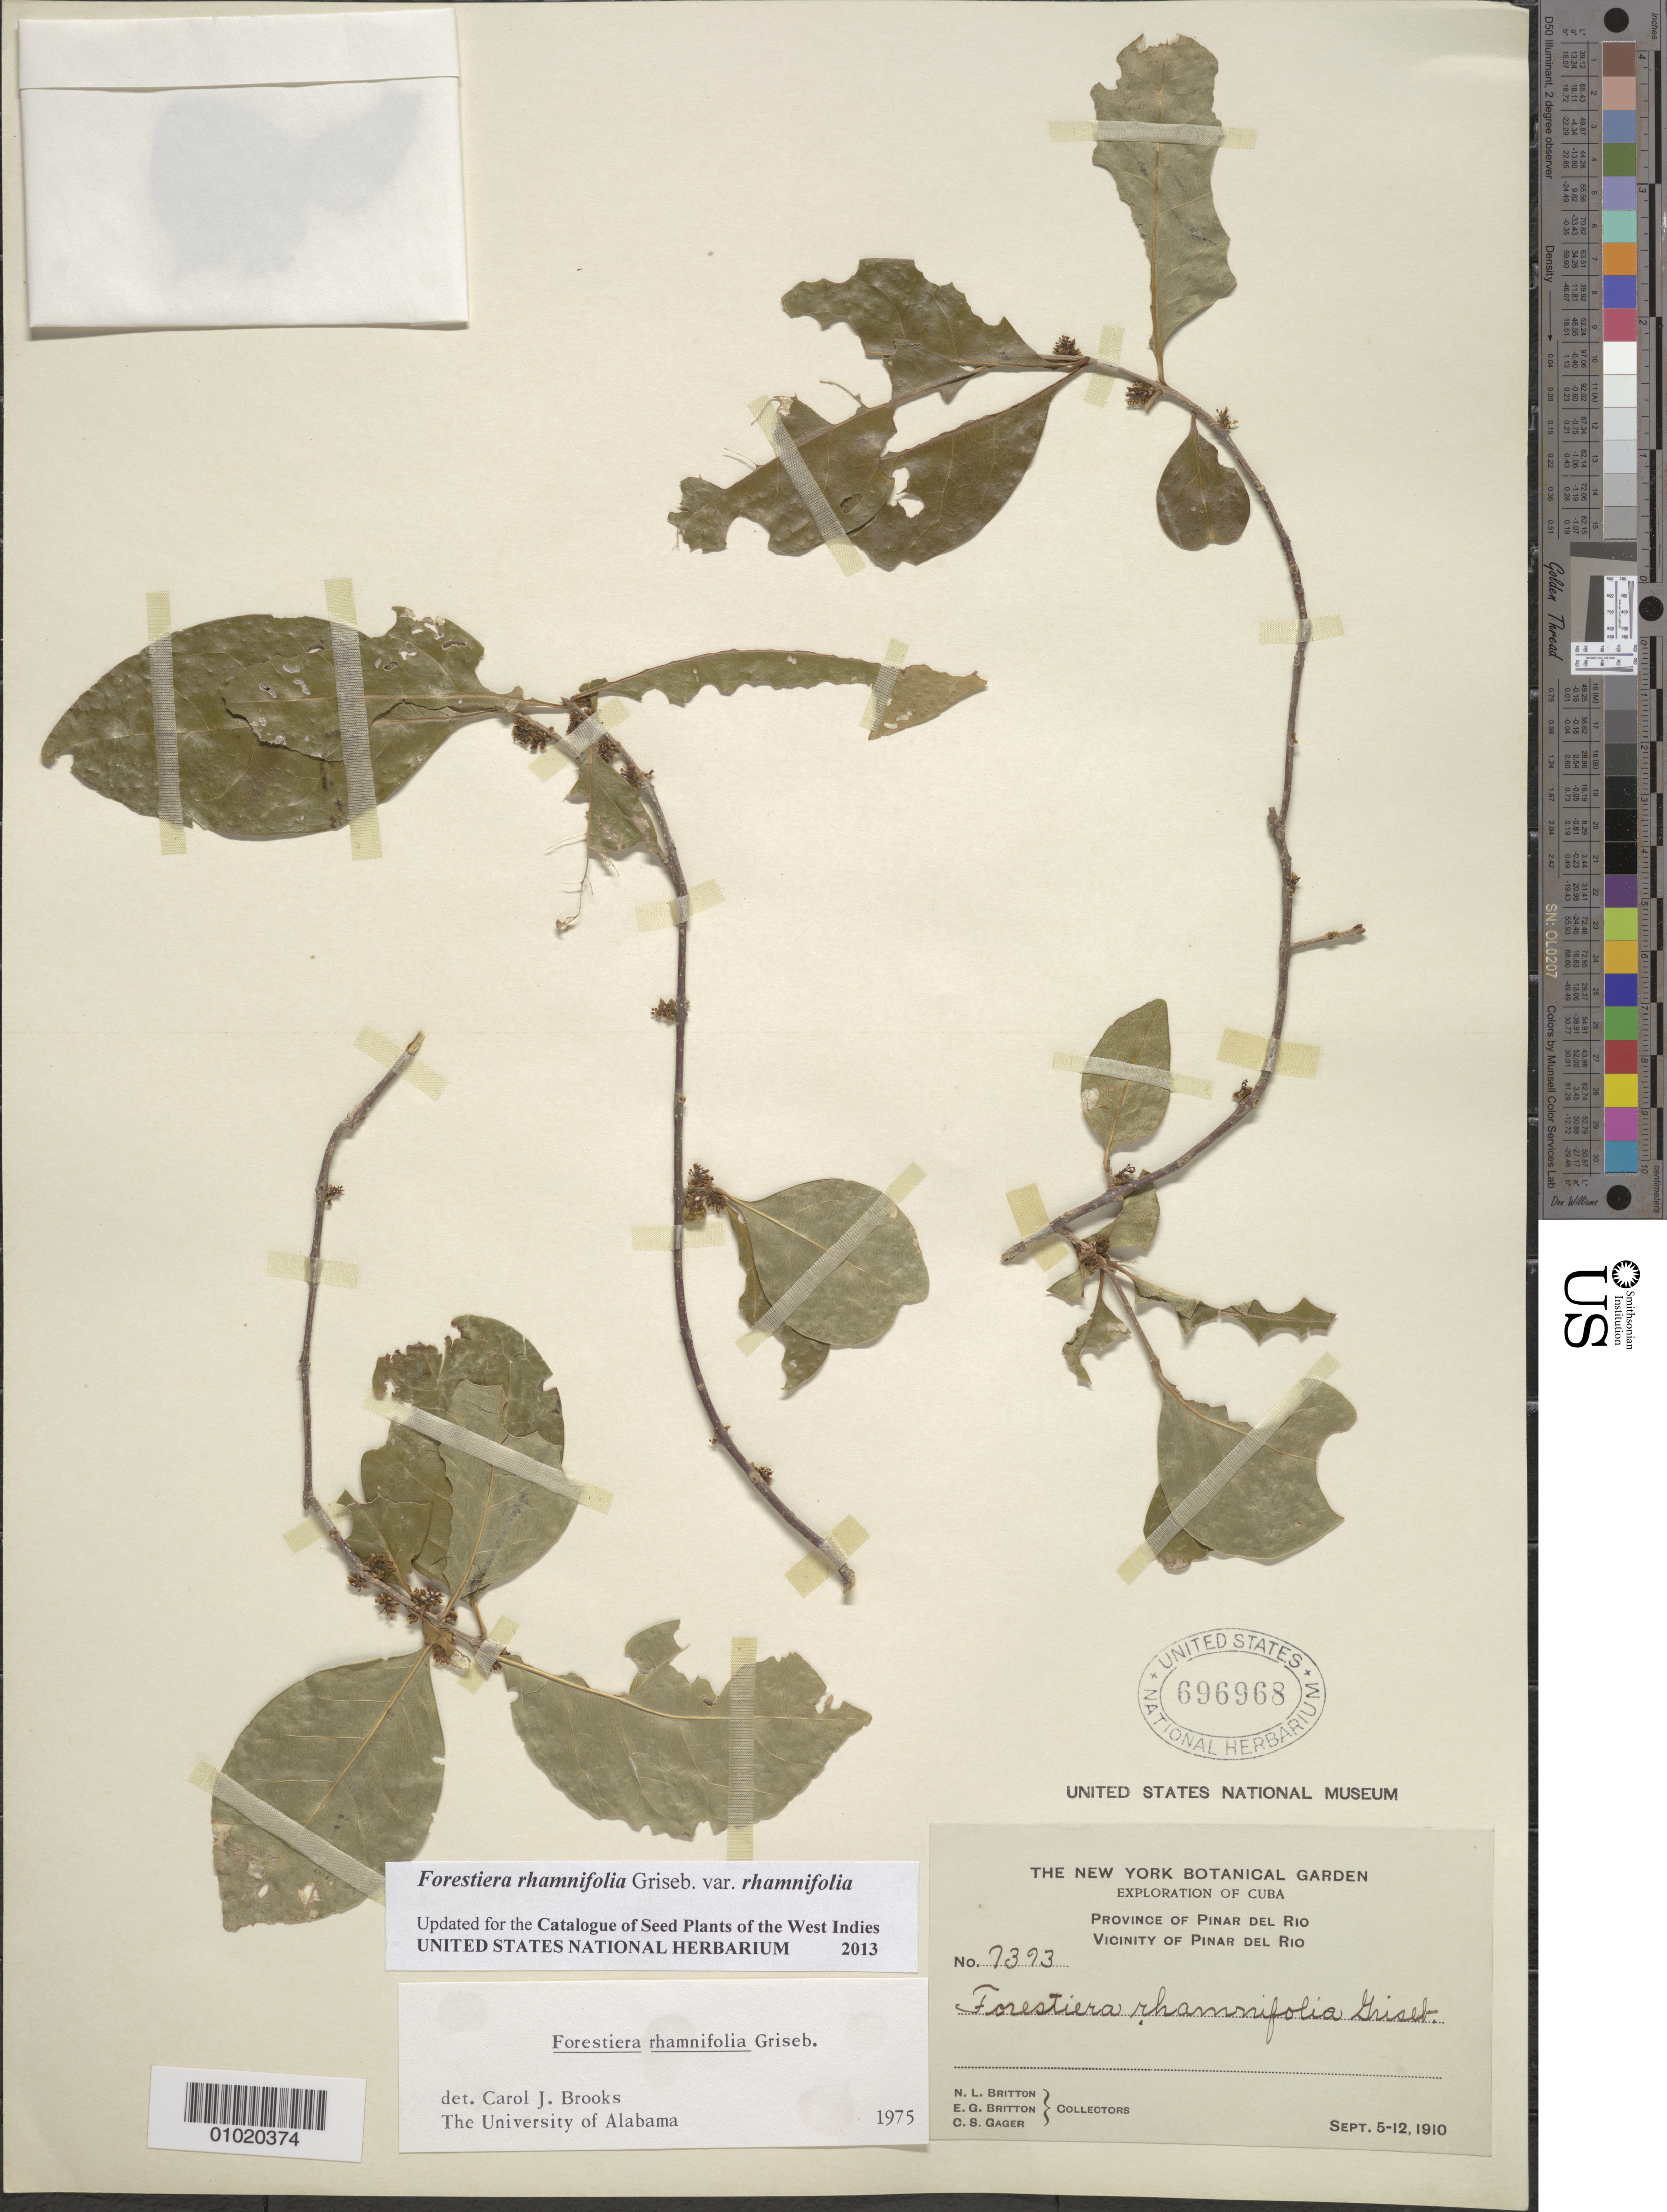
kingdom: Plantae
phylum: Tracheophyta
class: Magnoliopsida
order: Lamiales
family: Oleaceae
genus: Forestiera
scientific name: Forestiera rhamnifolia var. rhamnifolia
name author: Griseb.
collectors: N. Britton, E. G. Britton & C. Gager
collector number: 7393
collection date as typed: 05 Sep 1910 to 12 Sep 1910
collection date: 1910-09-05/1910-09-12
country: Cuba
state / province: Pinar del Rio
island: Cuba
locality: Vicinity of Pinar del Rio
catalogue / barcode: US 696968